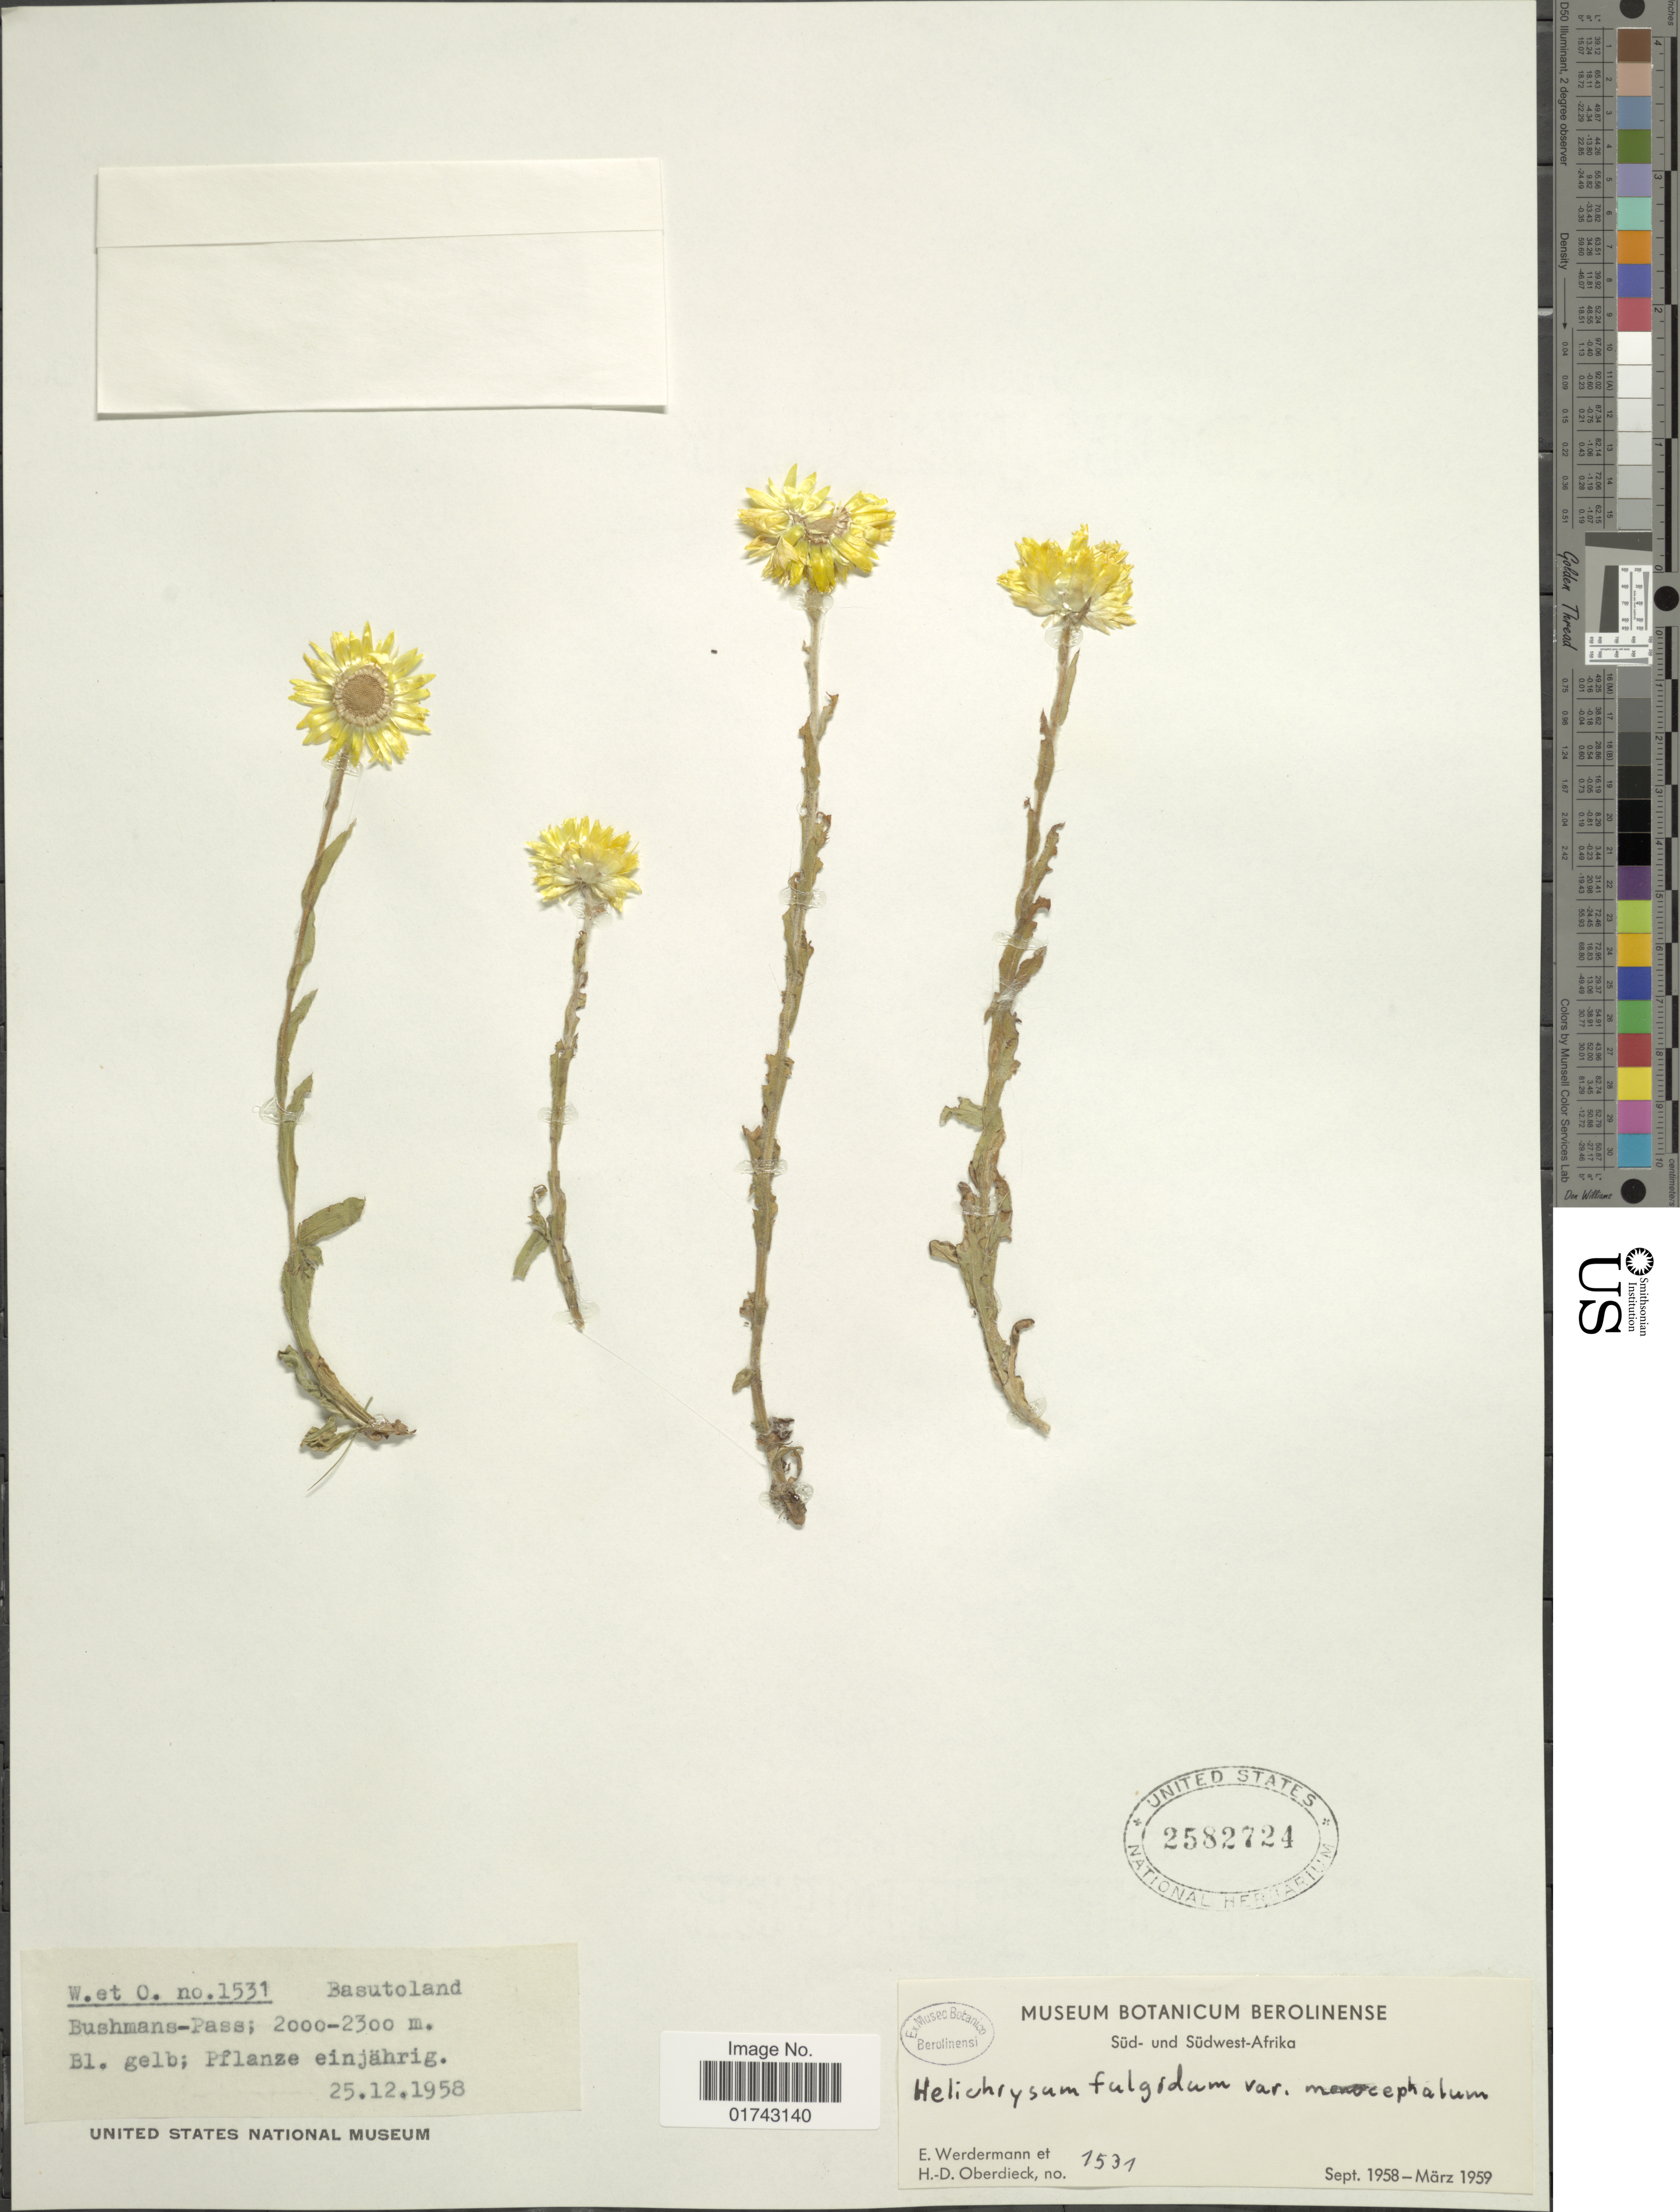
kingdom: Plantae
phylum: Tracheophyta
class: Magnoliopsida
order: Asterales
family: Asteraceae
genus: Helichrysum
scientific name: Helichrysum fulgidum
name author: (L. f.) A. Cunn.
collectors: E. Werdermann & H. Oberdieck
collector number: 1531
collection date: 1958-12-25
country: Lesotho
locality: Basutoland, Bushmans-Pass , Süd- und Südwest-Afrika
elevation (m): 2000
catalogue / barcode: US 2582724